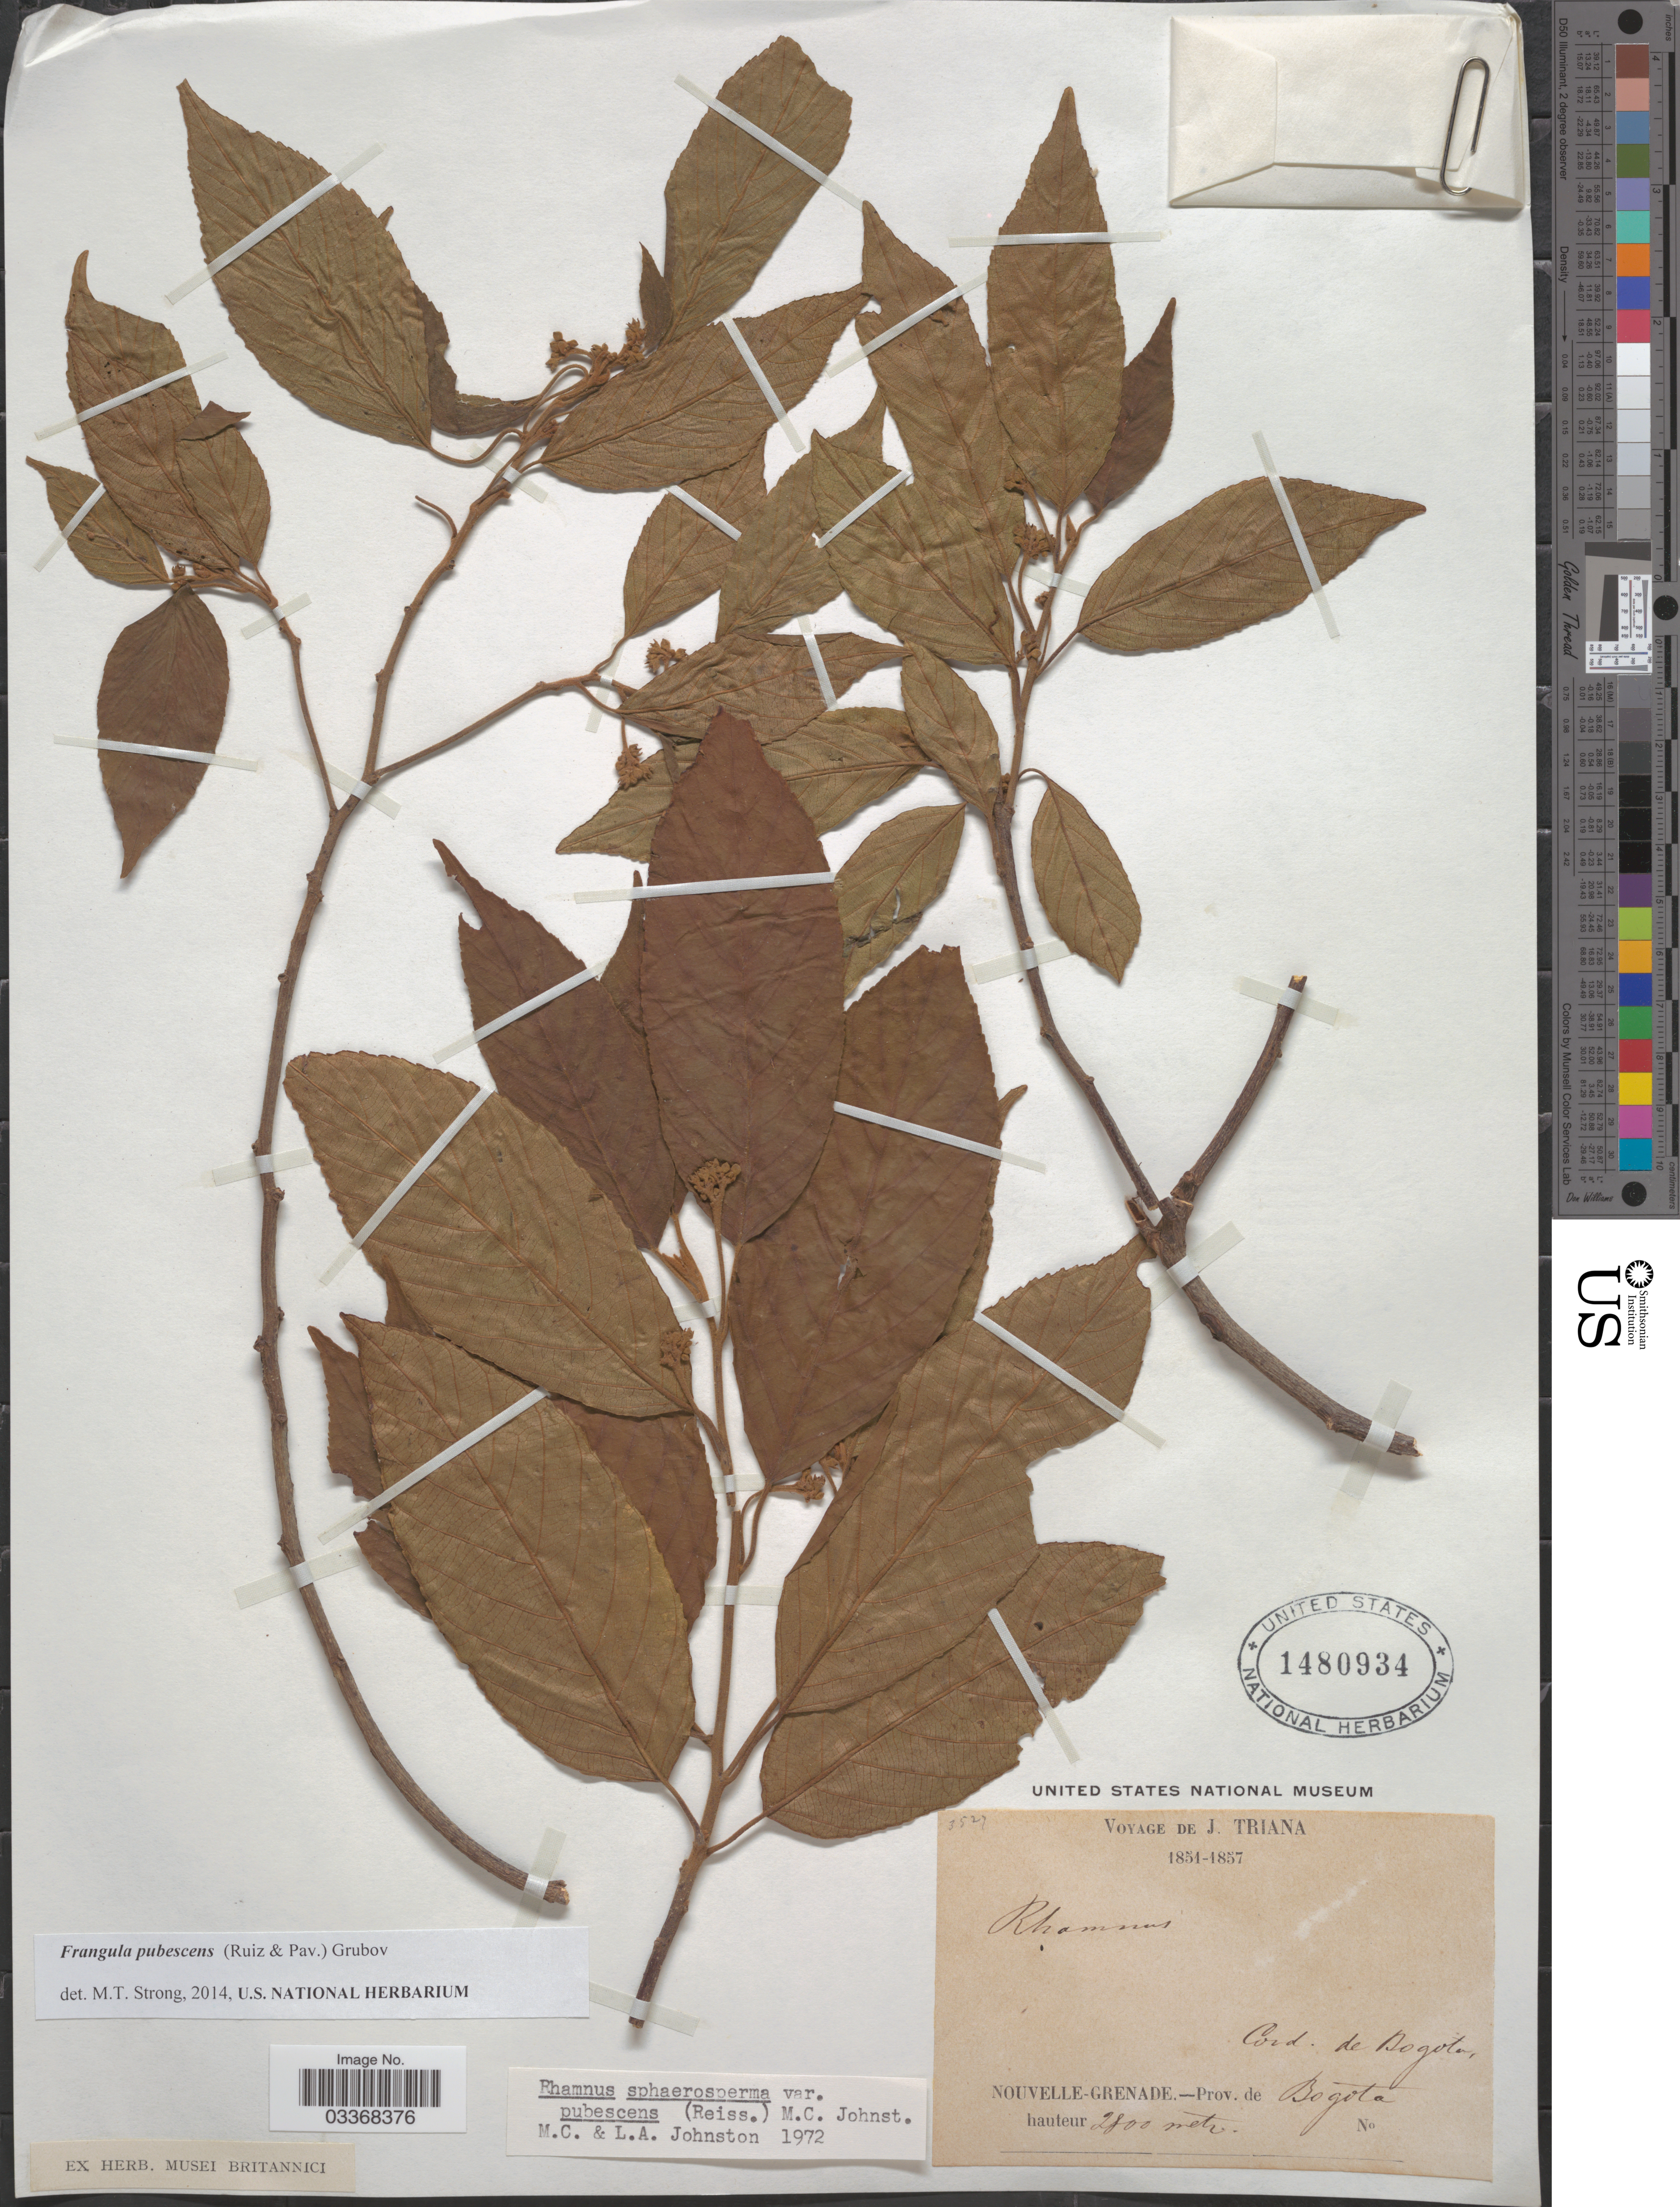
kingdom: Plantae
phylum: Tracheophyta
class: Magnoliopsida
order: Rosales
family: Rhamnaceae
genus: Frangula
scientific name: Frangula pubescens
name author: (Ruiz & Pav.) Grubov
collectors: J. Triana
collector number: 3527?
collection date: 1851/1857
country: Colombia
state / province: Bogota D.C.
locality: Cord. de Bogota. Nouvelle-Grenade.-Prov. de Bogota.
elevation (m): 2800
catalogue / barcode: US 1480934